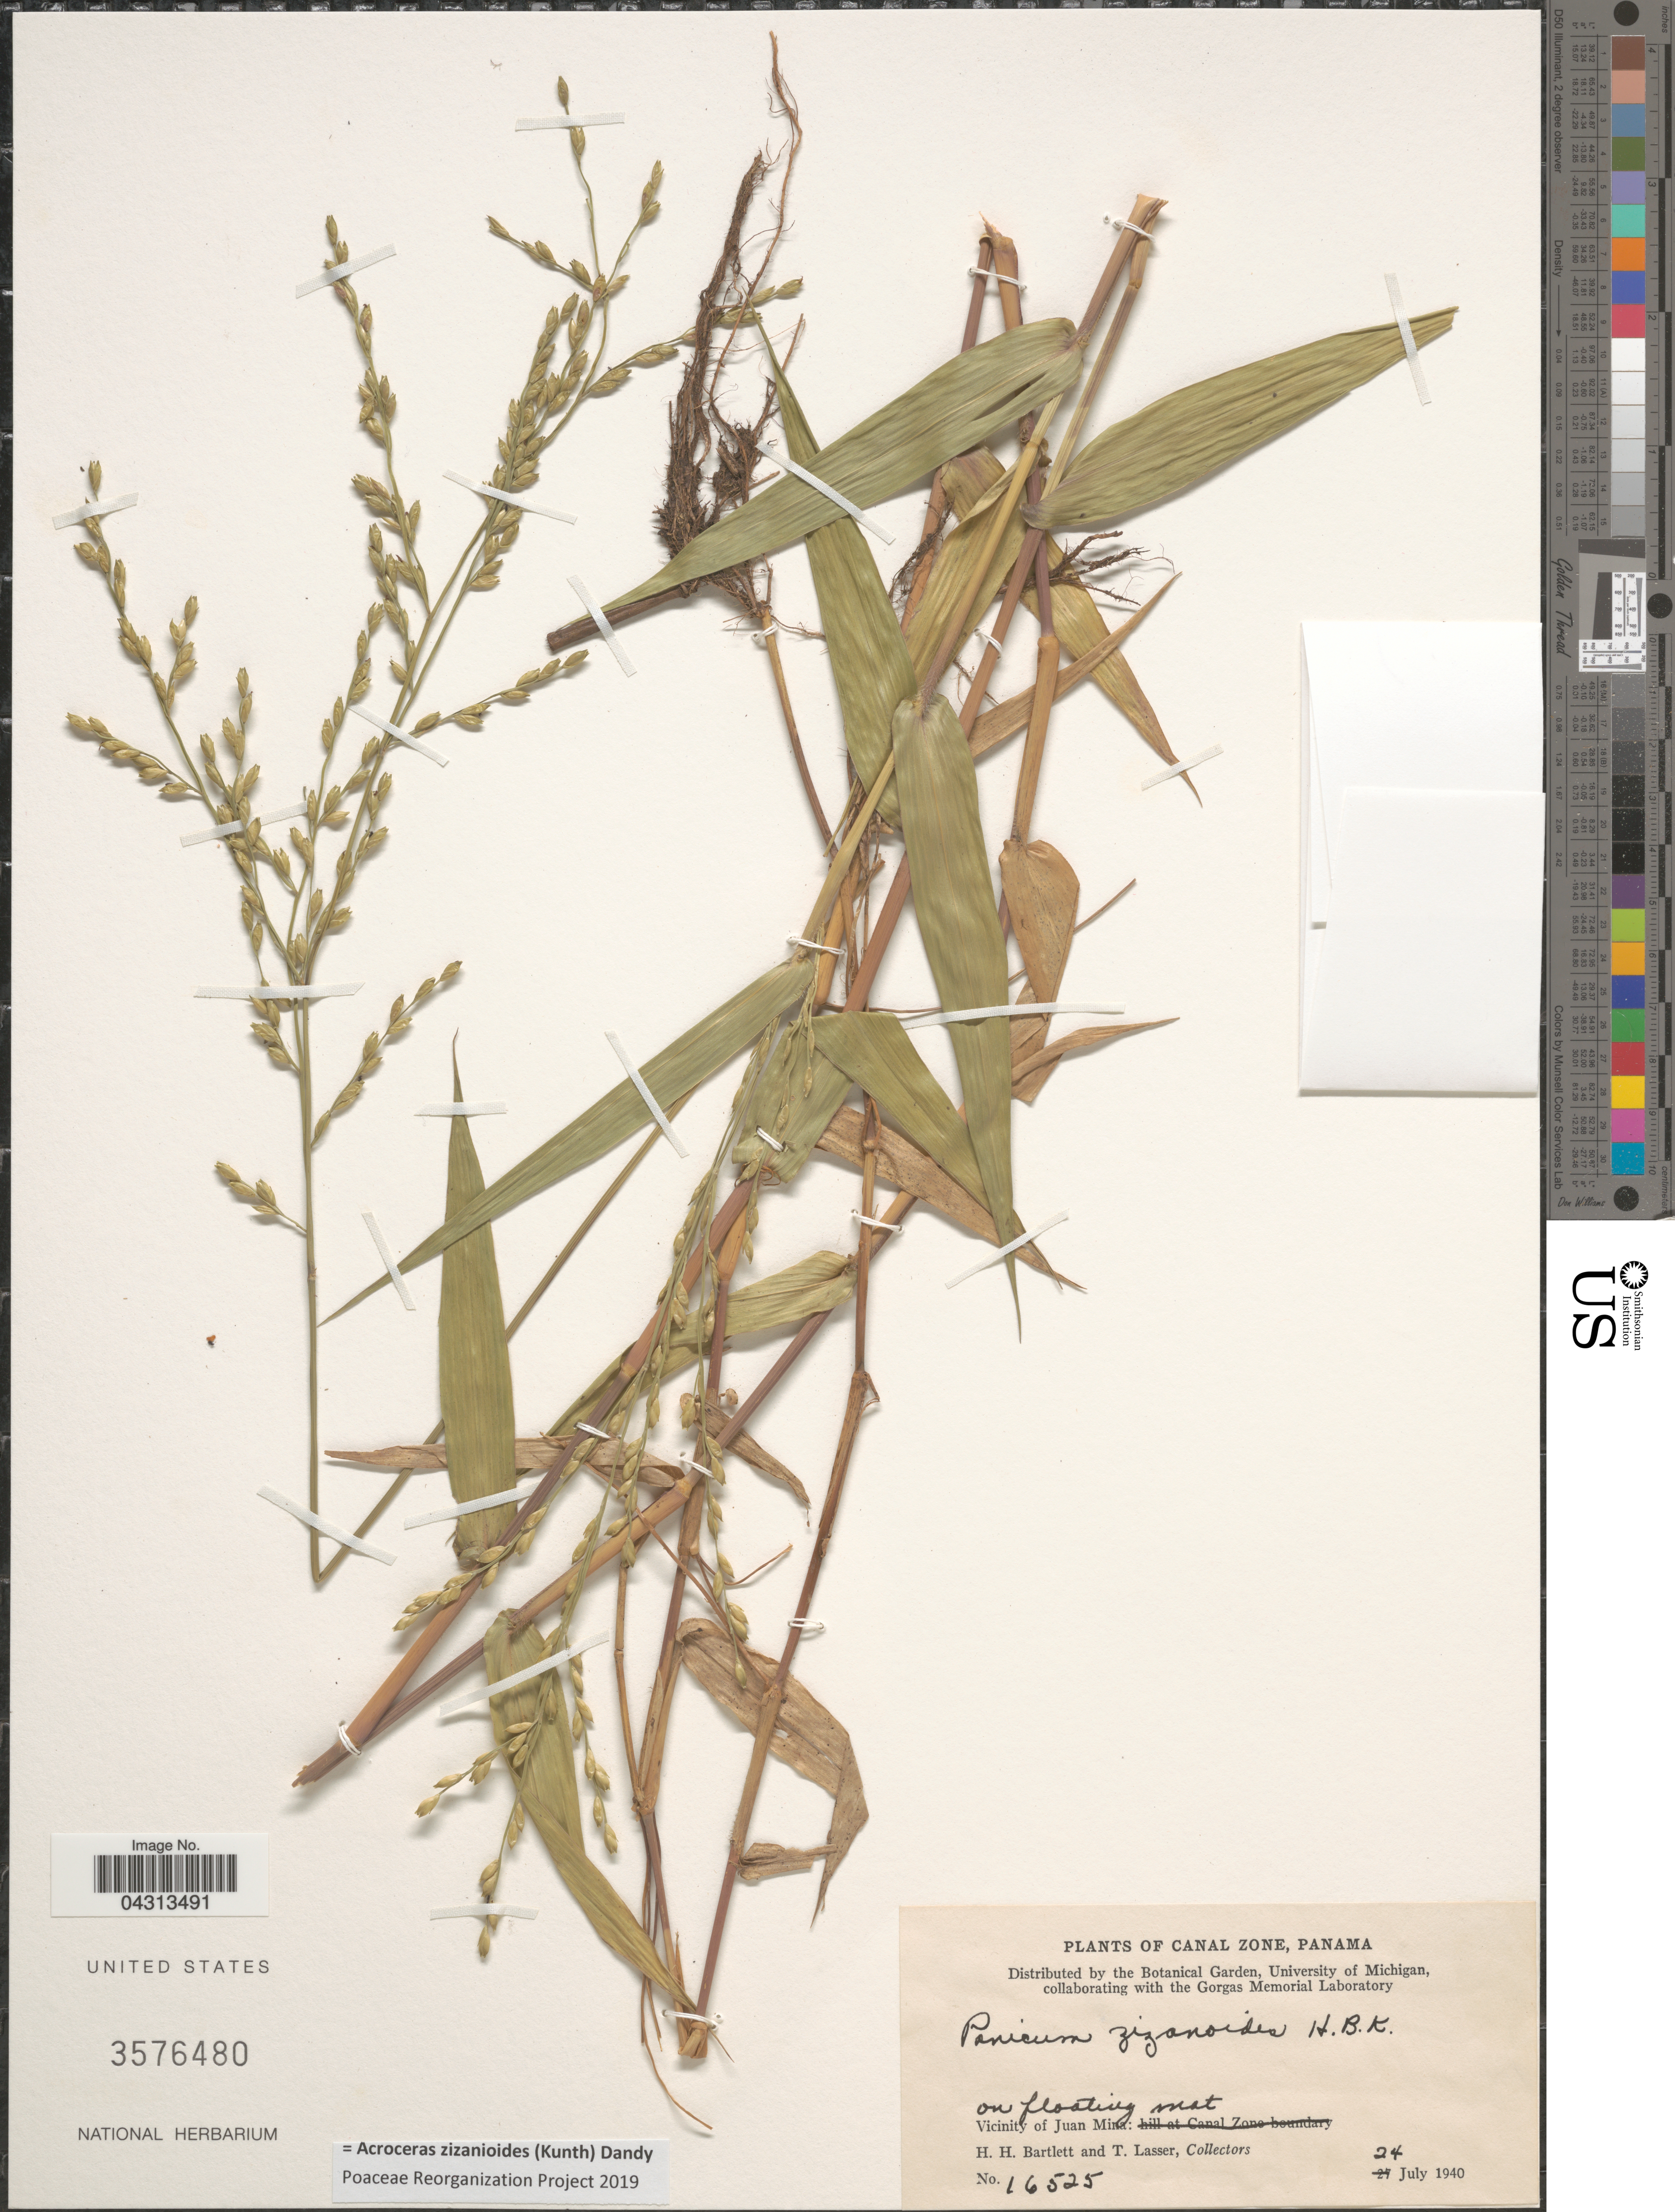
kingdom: Plantae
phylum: Tracheophyta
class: Liliopsida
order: Poales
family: Poaceae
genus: Acroceras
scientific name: Acroceras zizanioides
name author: (Kunth) Dandy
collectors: H. H. Bartlett & T. Lasser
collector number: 16525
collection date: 1940-07-24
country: Panama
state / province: Colón / Panamá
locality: Canal Zone. On floating mat. Vicinity of Juan Mina.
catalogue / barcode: US 3576480